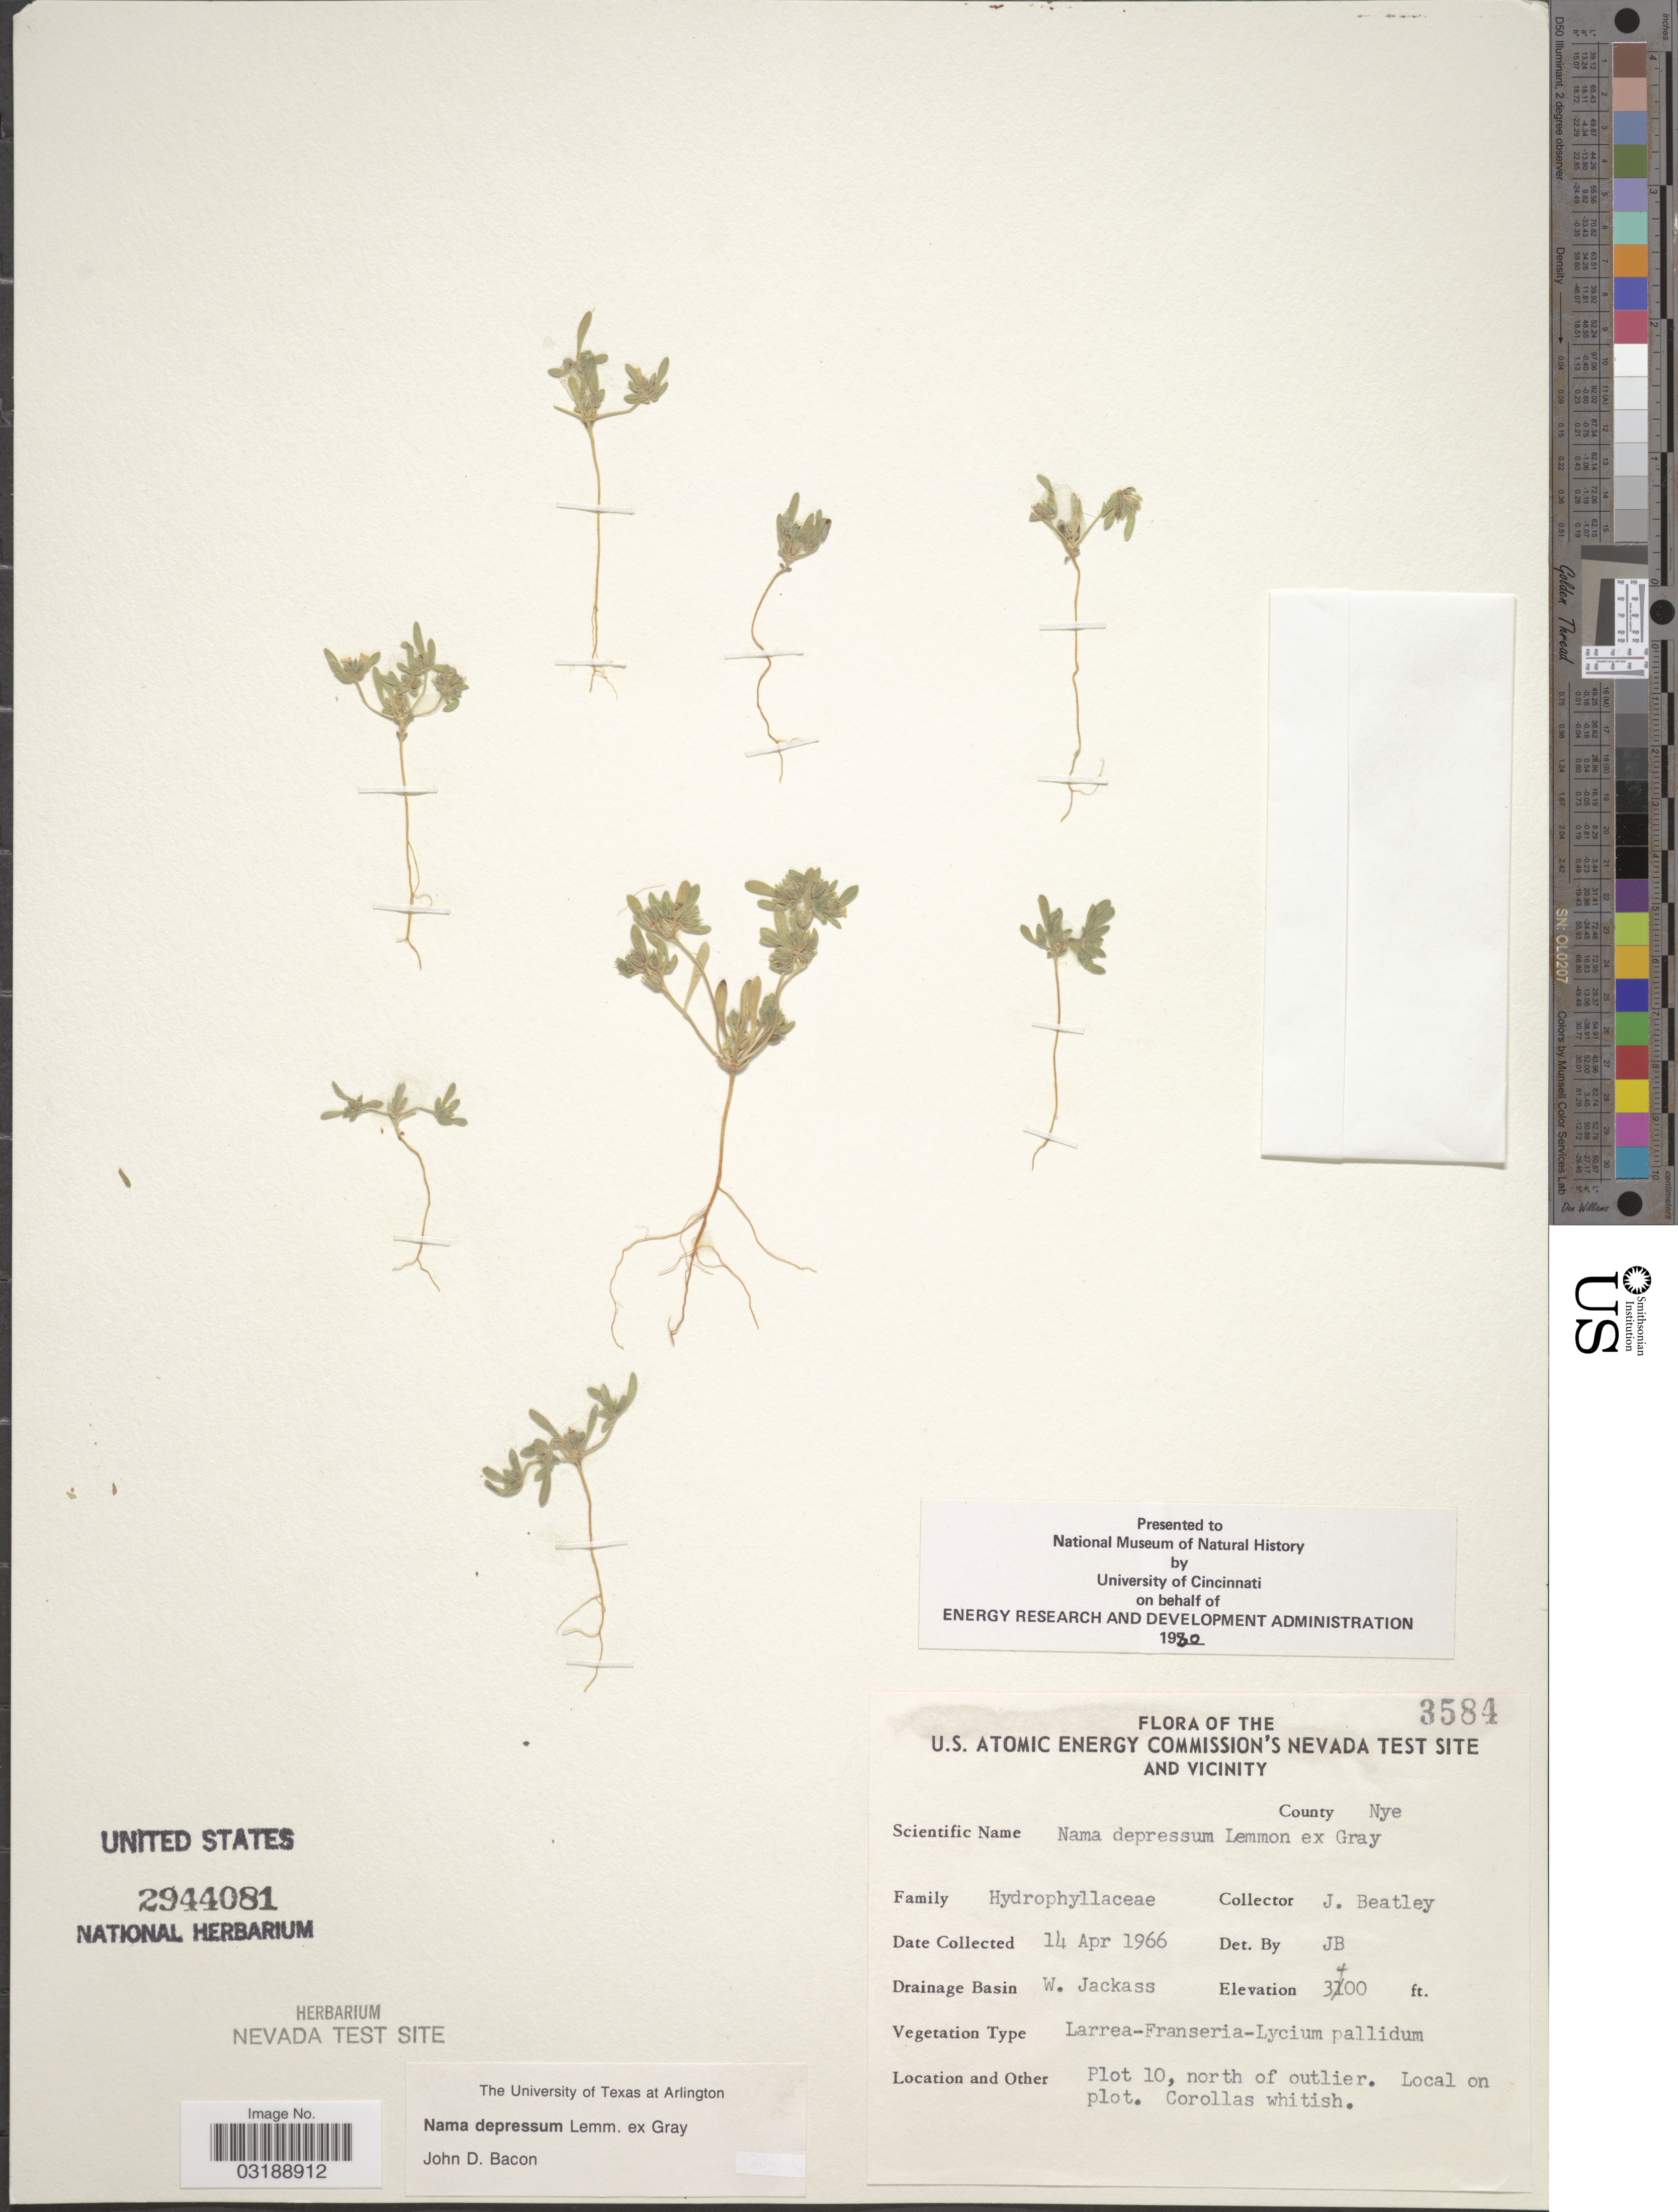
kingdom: Plantae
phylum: Tracheophyta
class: Magnoliopsida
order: Boraginales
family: Namaceae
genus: Nama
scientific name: Nama depressum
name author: Lemmon ex A. Gray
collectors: J. C. Beatley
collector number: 3584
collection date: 1966-04-14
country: United States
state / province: Nevada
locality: U.S. Atomic Energy Commission's Nevada Test Site and Vicinity, County Nye, Drainage Basin W. Jackass, Plot 10, north of outlier.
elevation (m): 1036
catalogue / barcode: US 2944081